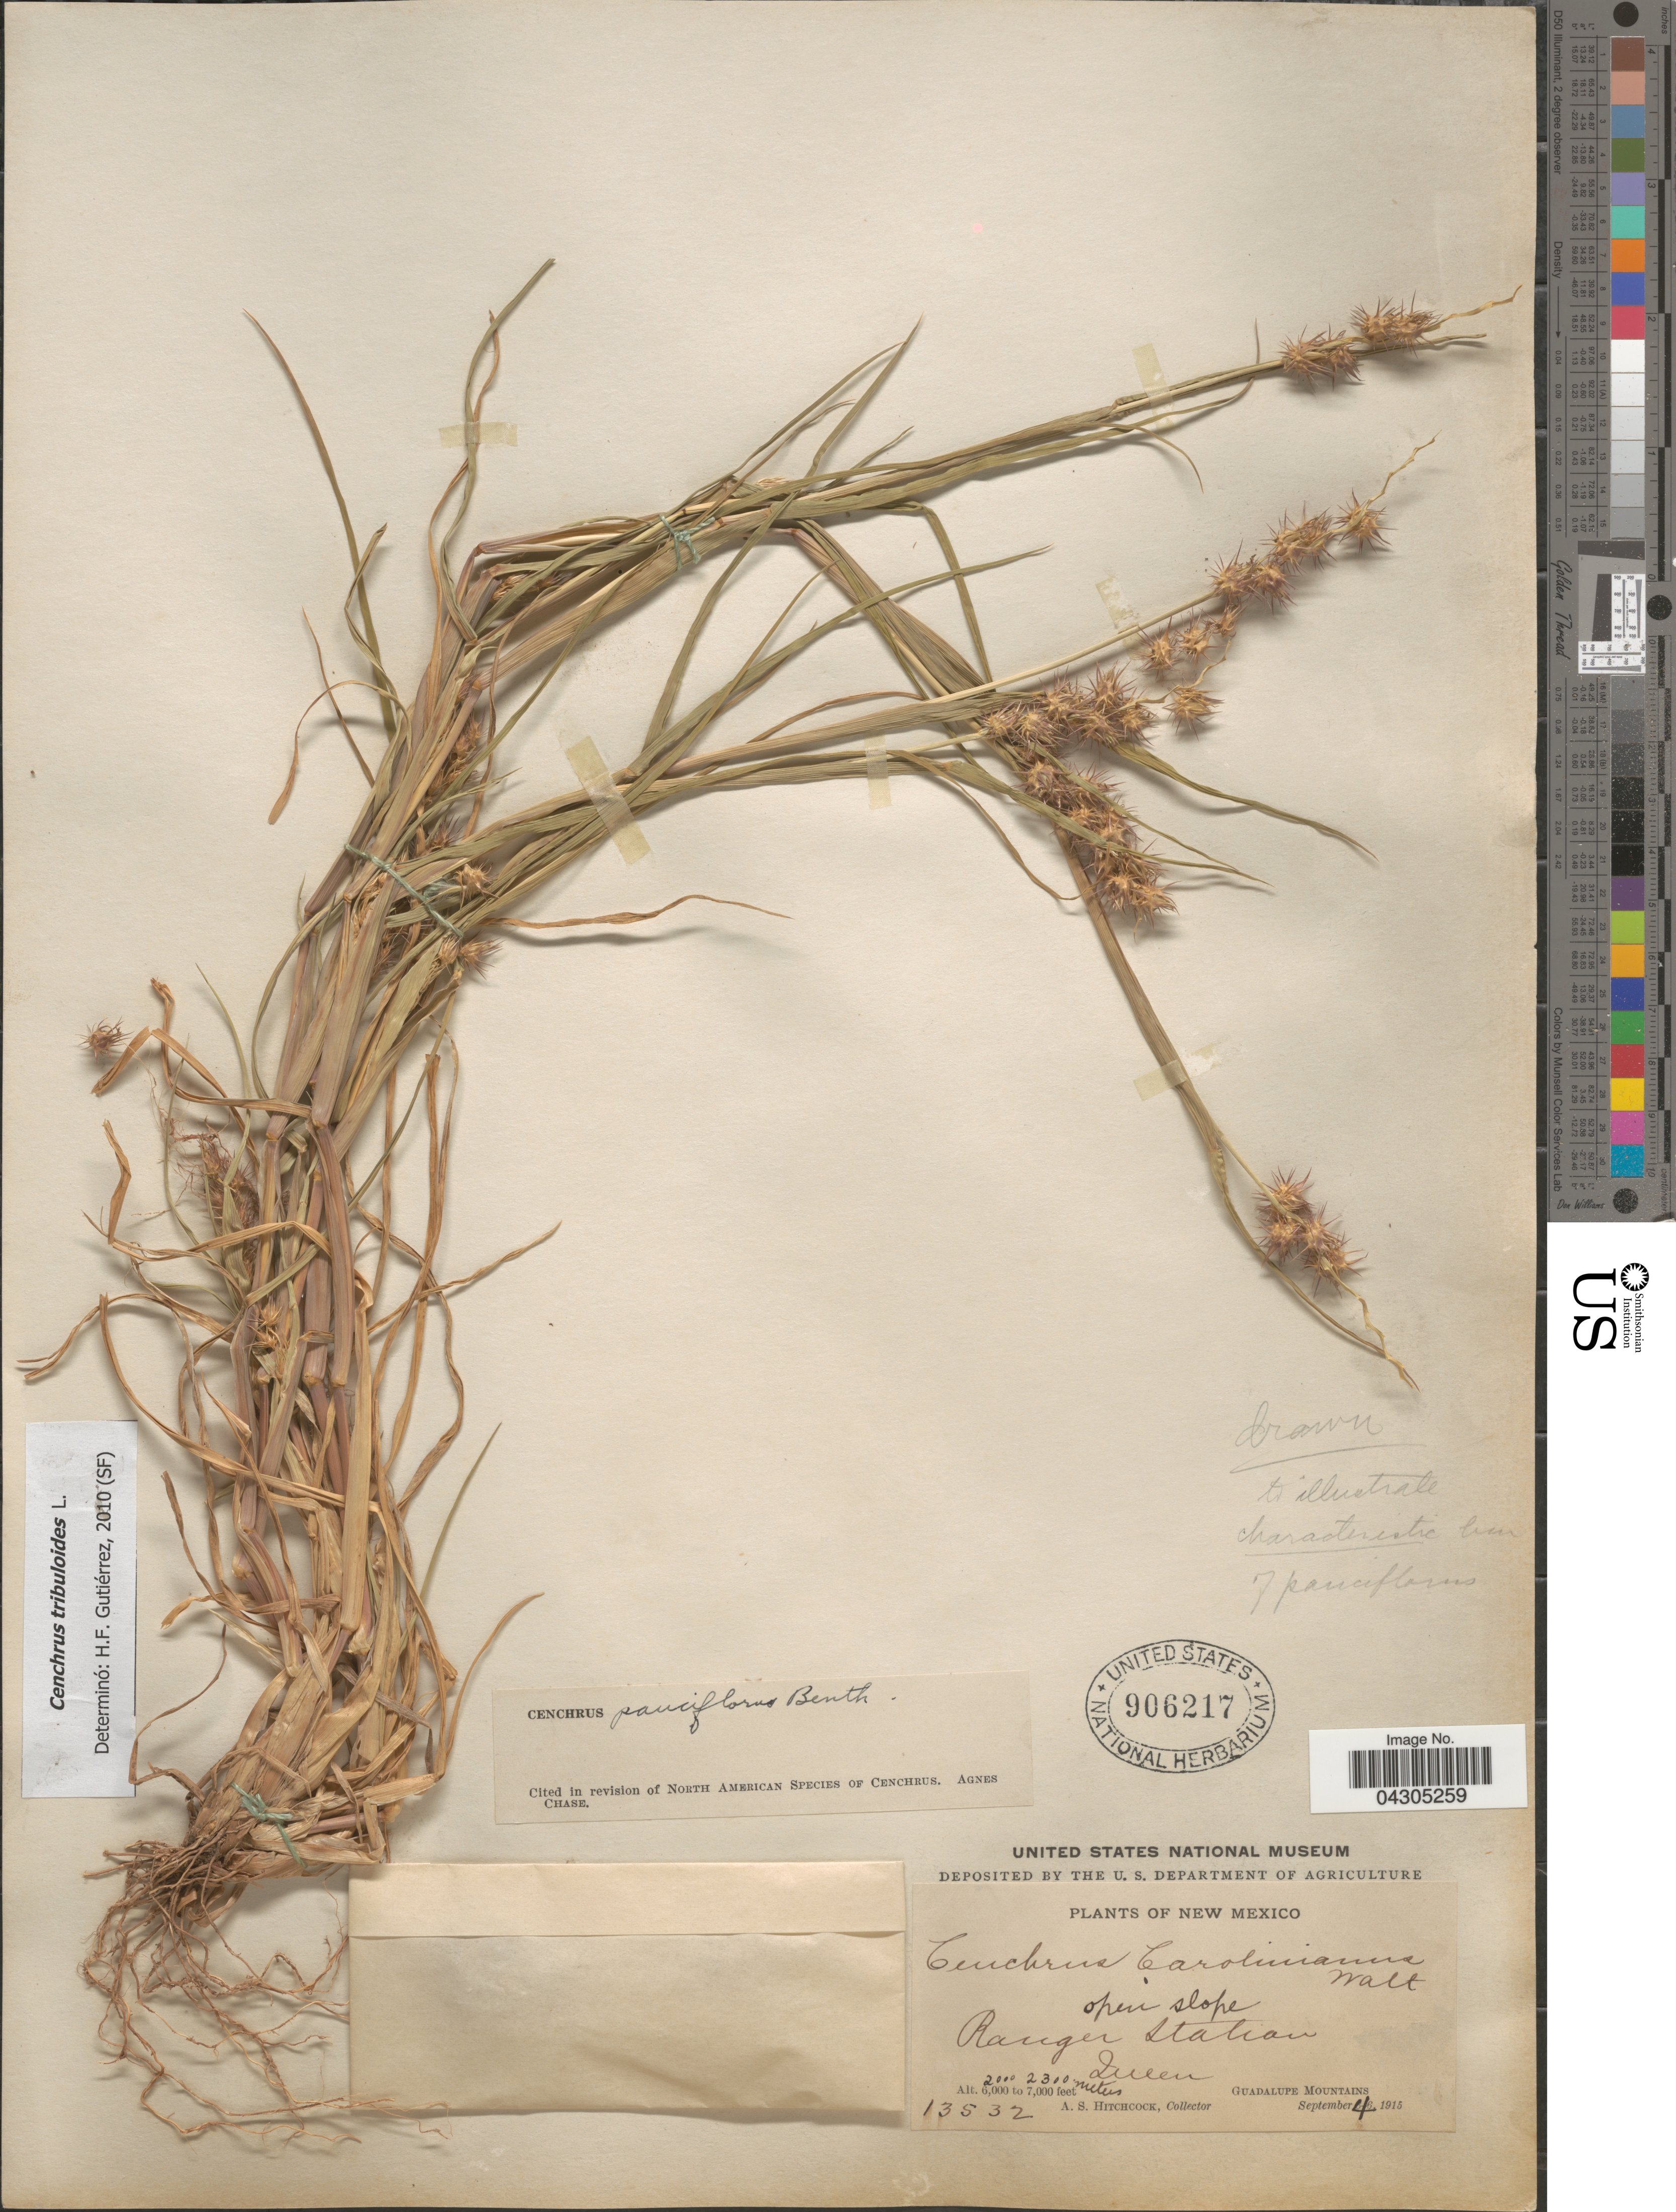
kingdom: Plantae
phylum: Tracheophyta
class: Liliopsida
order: Poales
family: Poaceae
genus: Cenchrus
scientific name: Cenchrus tribuloides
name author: L.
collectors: A. S. Hitchcock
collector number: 13532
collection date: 1915-09-04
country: United States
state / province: New Mexico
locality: Ranger Station. Queen. Guadalupe Mountains.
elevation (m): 2000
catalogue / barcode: US 906217